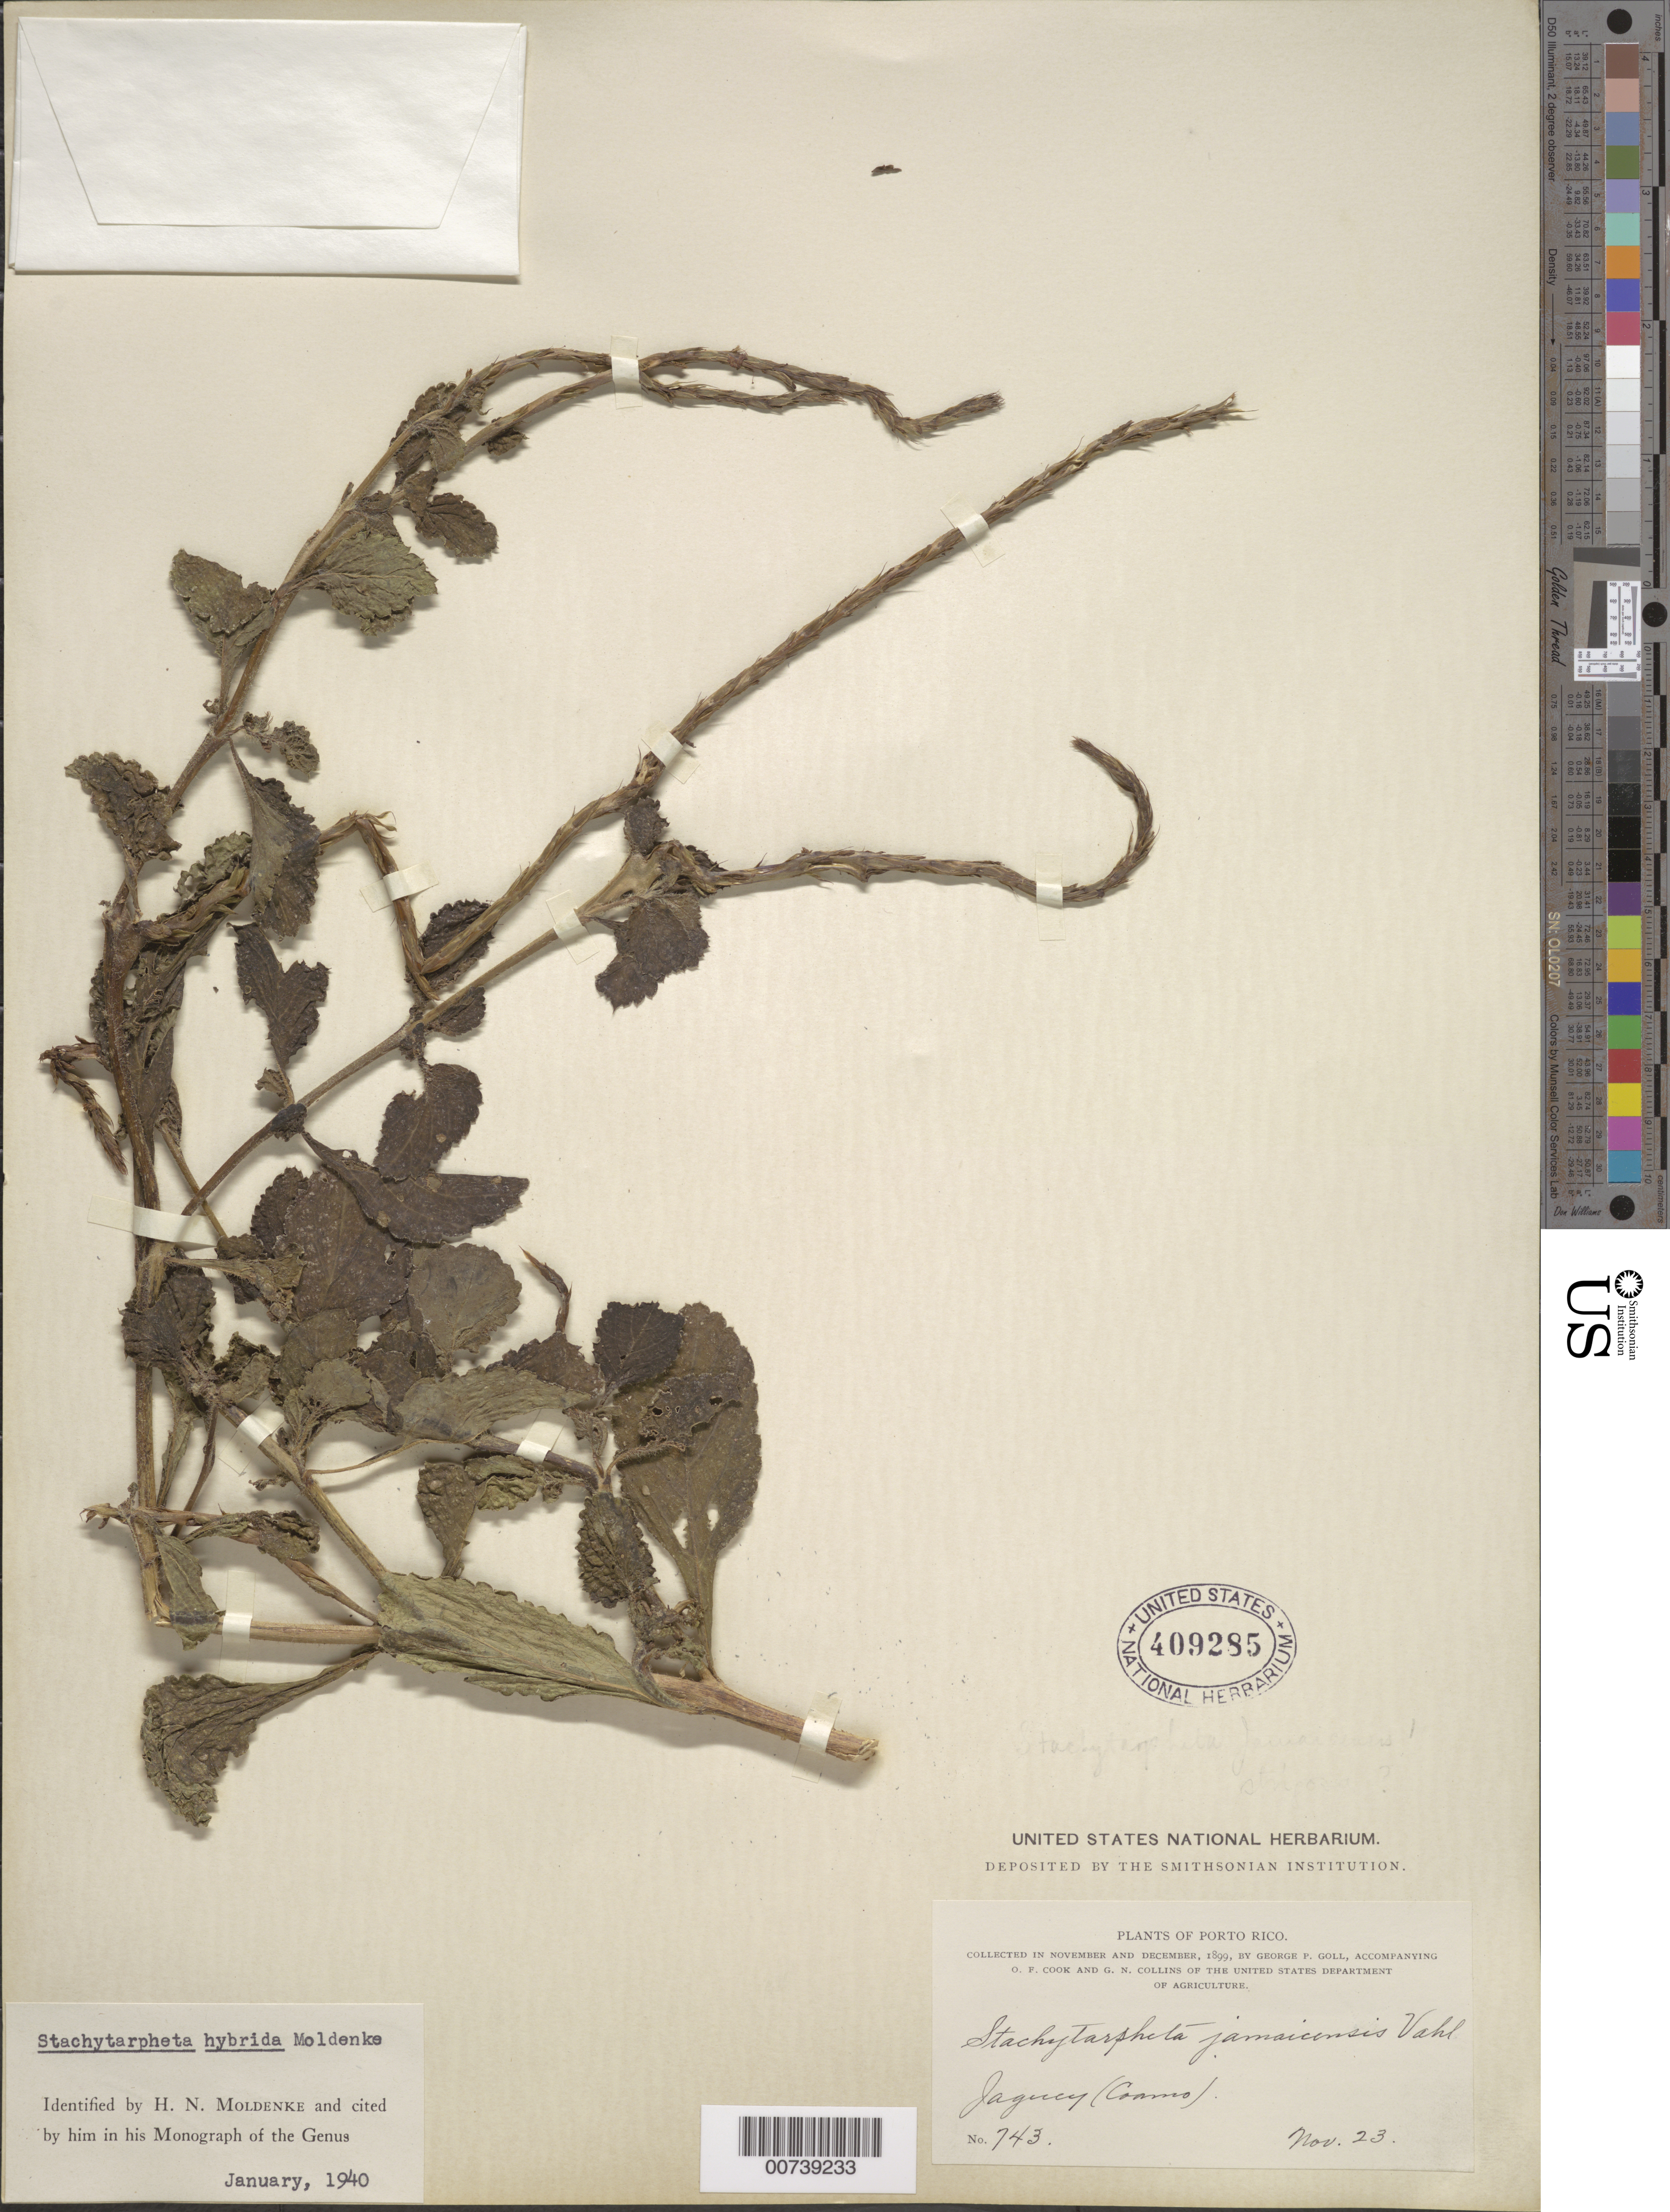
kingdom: Plantae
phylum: Tracheophyta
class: Magnoliopsida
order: Lamiales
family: Verbenaceae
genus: Stachytarpheta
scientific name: Stachytarpheta x hybrida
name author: Moldenke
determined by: Moldenke, H. N.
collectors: G. Goll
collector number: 743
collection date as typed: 23 Nov 1899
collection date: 1899-11-23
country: Puerto Rico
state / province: Coamo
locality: Jaguay (Coamo)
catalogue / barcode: US 409285